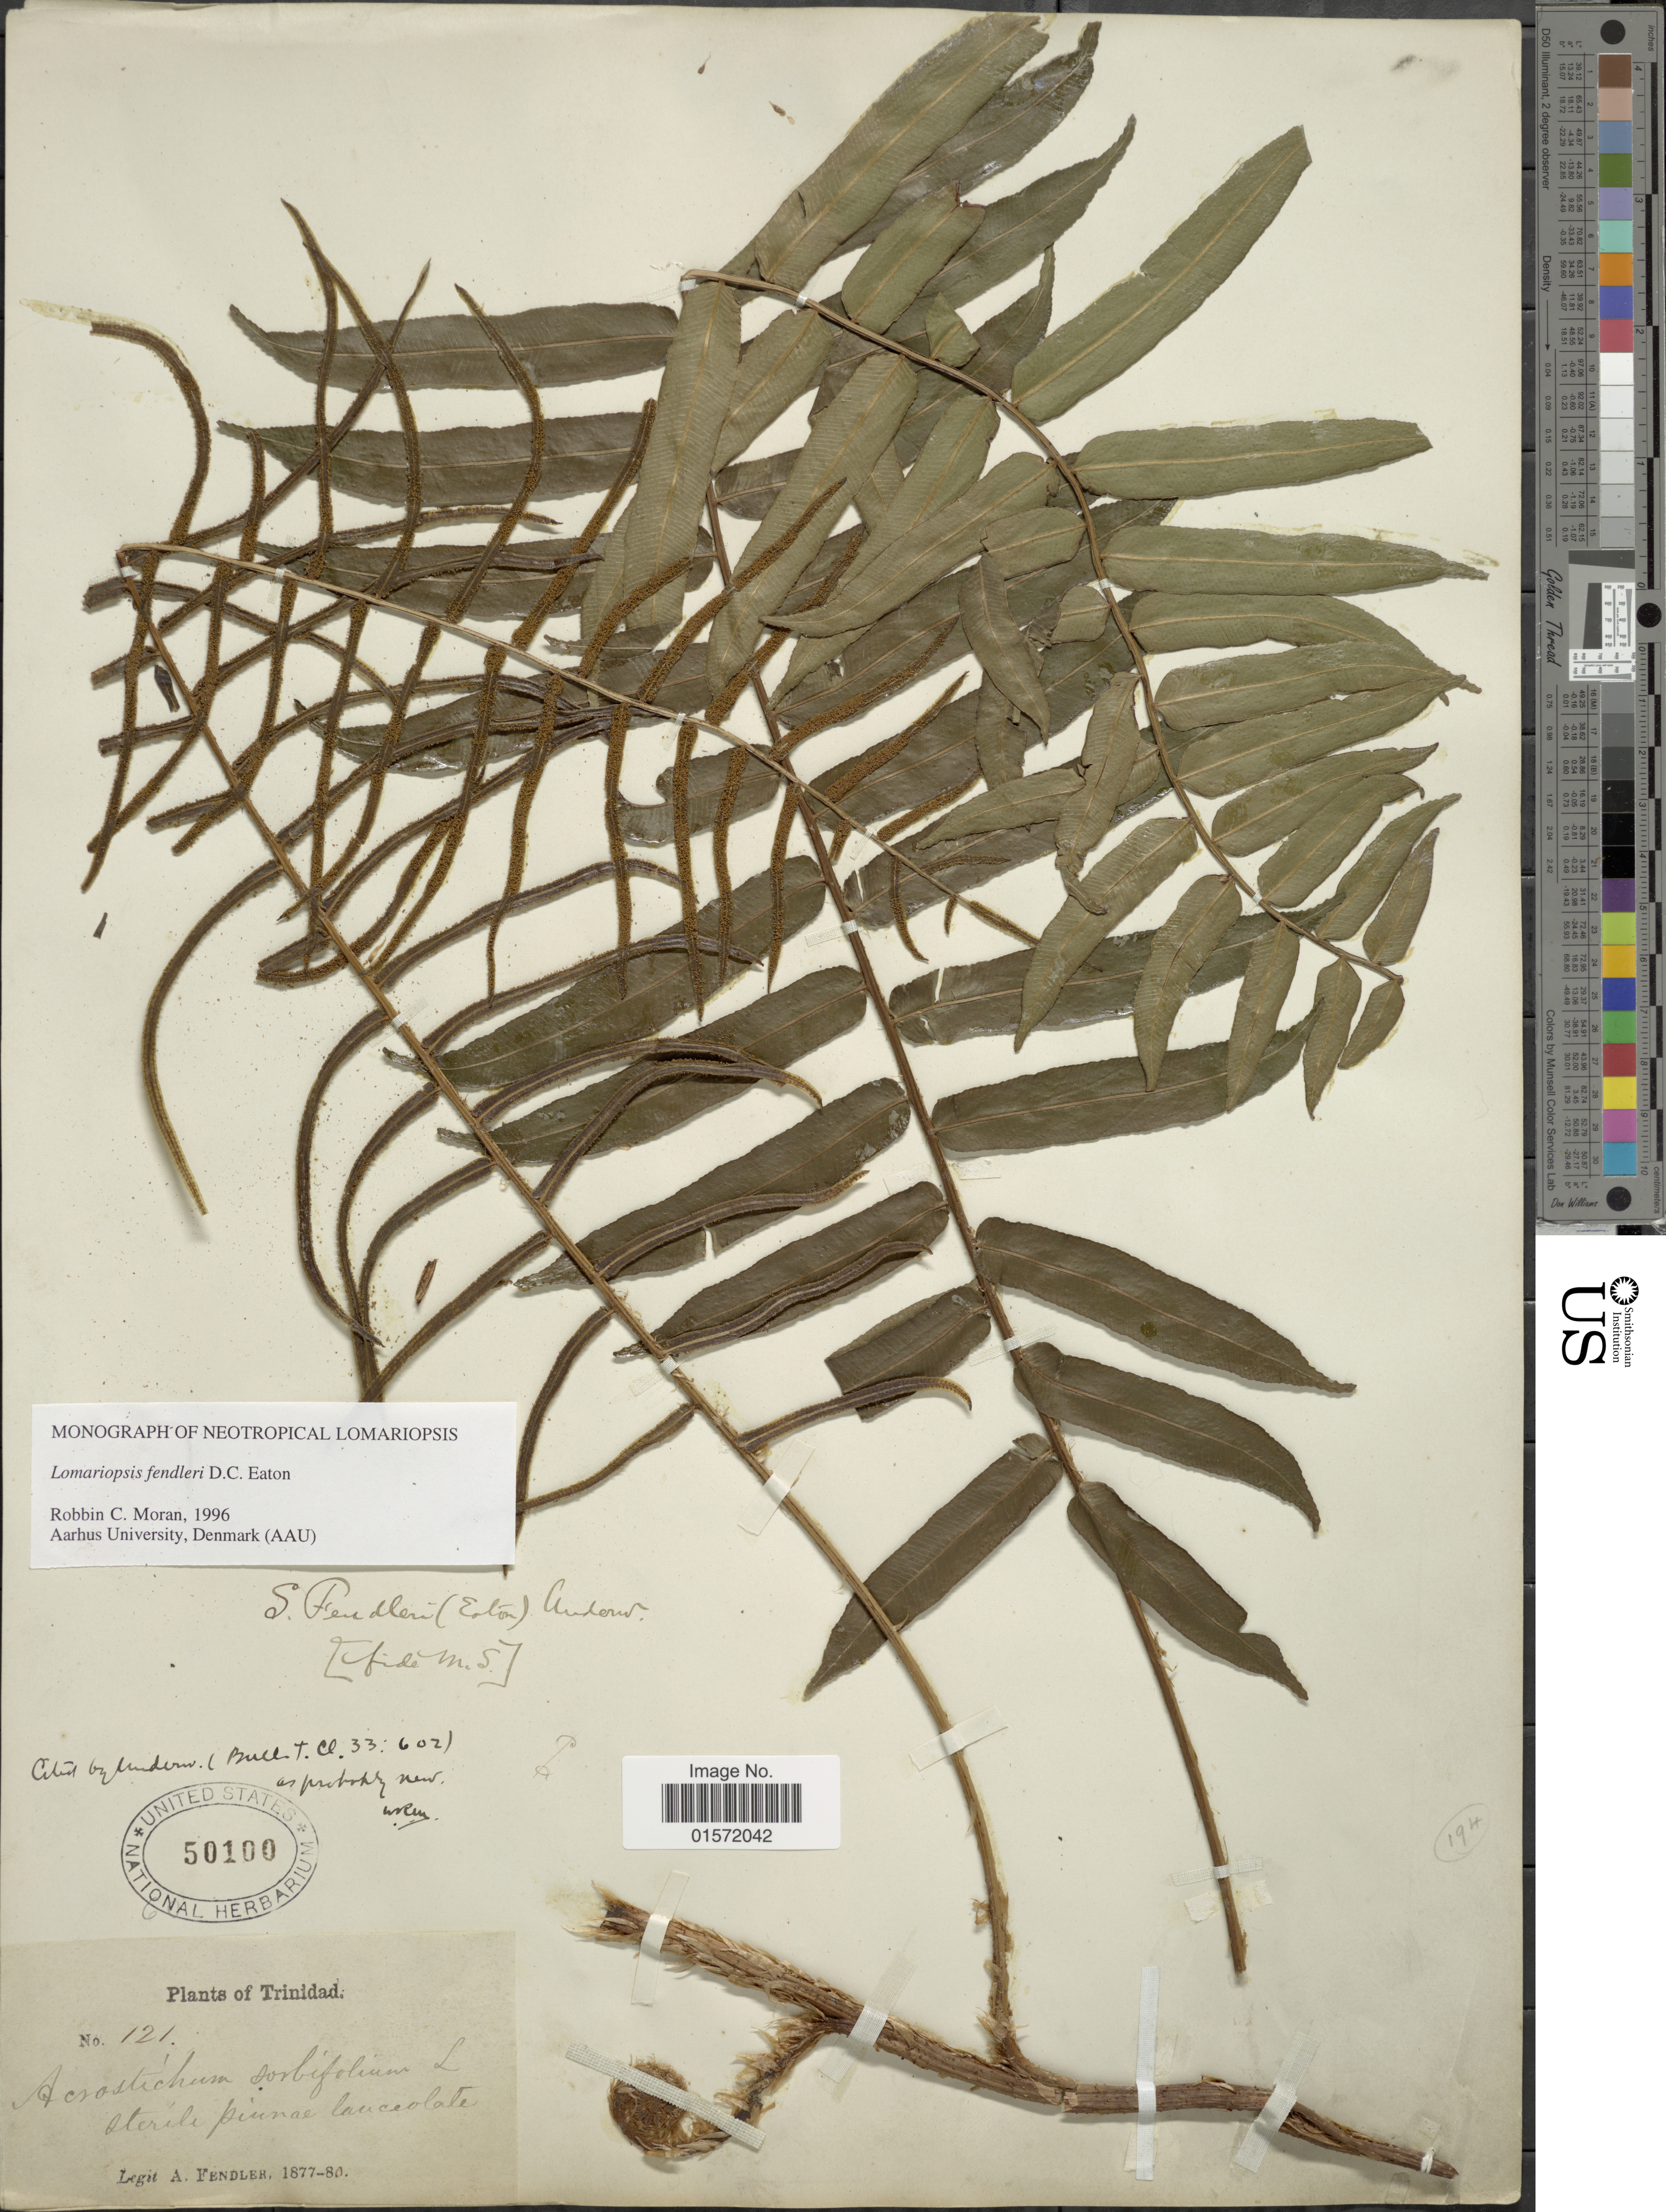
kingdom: Plantae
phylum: Tracheophyta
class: Polypodiopsida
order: Polypodiales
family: Lomariopsidaceae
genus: Lomariopsis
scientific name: Lomariopsis fendleri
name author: D.C. Eaton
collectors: A. Fendler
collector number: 121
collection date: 1877/1880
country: Trinidad and Tobago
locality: Trinidad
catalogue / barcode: US 50100